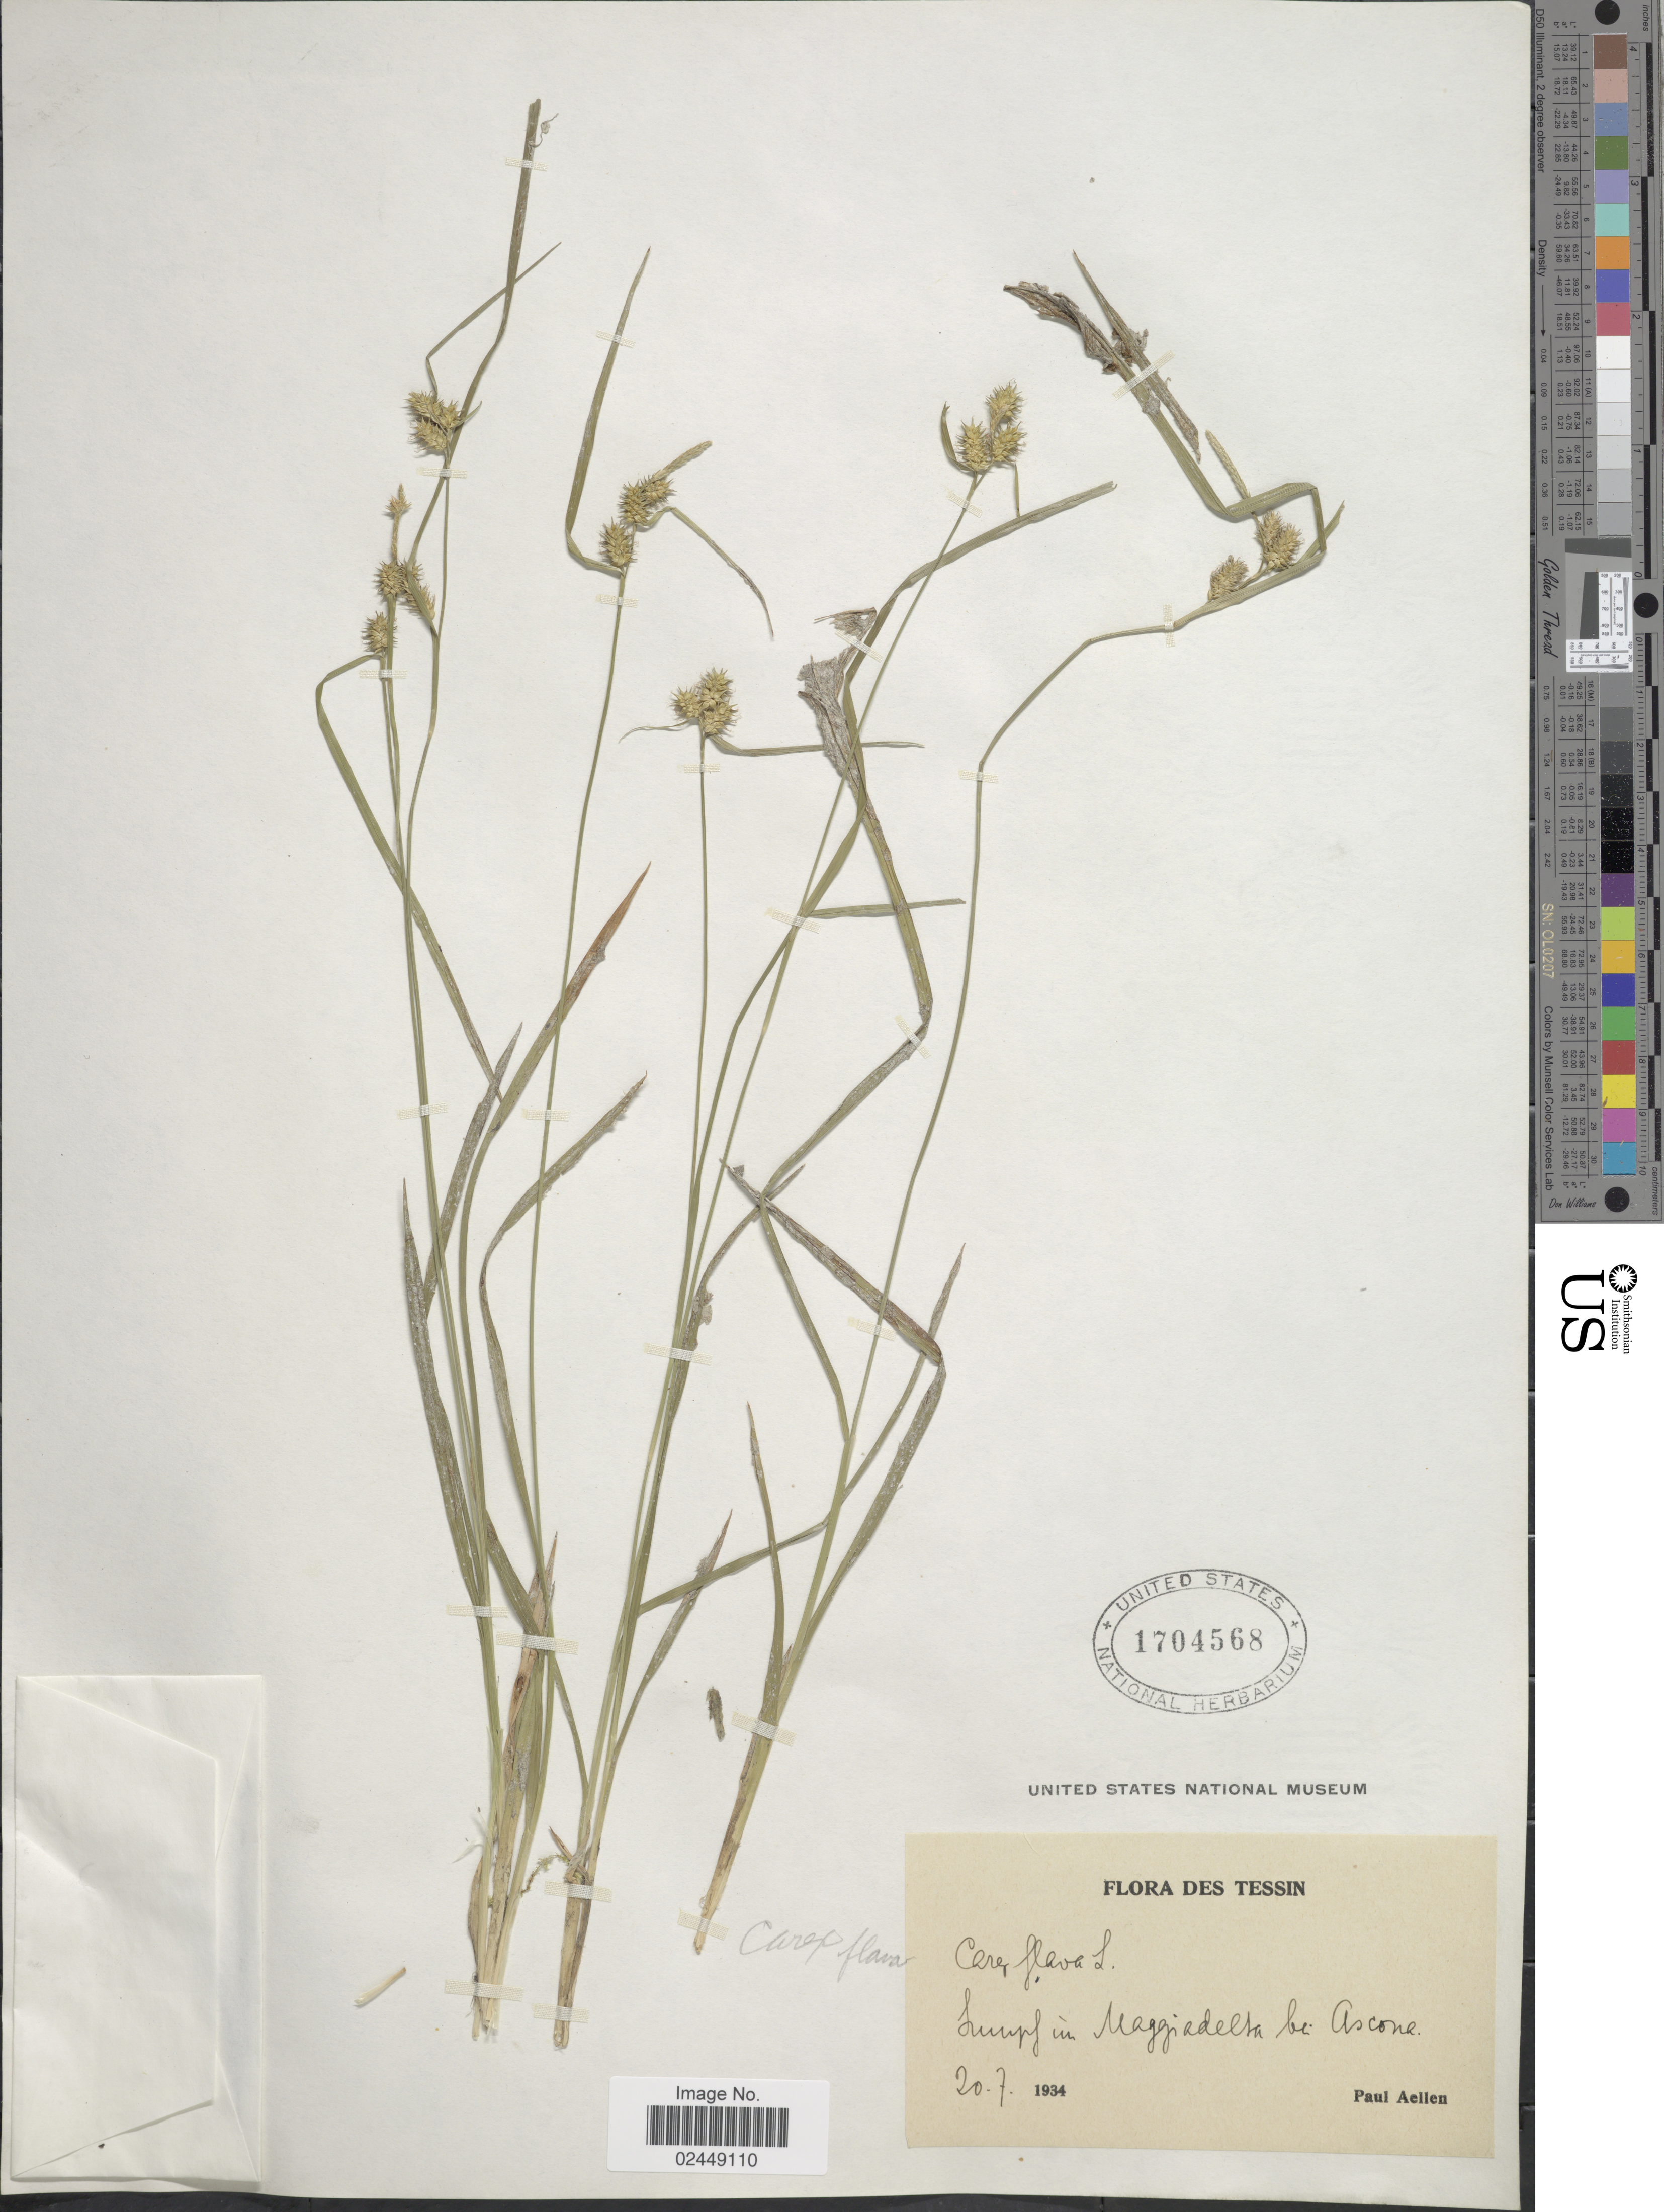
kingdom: Plantae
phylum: Tracheophyta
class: Liliopsida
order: Poales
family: Cyperaceae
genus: Carex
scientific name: Carex flava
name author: L.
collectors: P. Aellen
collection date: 1934-07-20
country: Switzerland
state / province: Ticino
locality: Des Tessin, Sumpf in Maggiadelta bei Ascona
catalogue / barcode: US 1704568